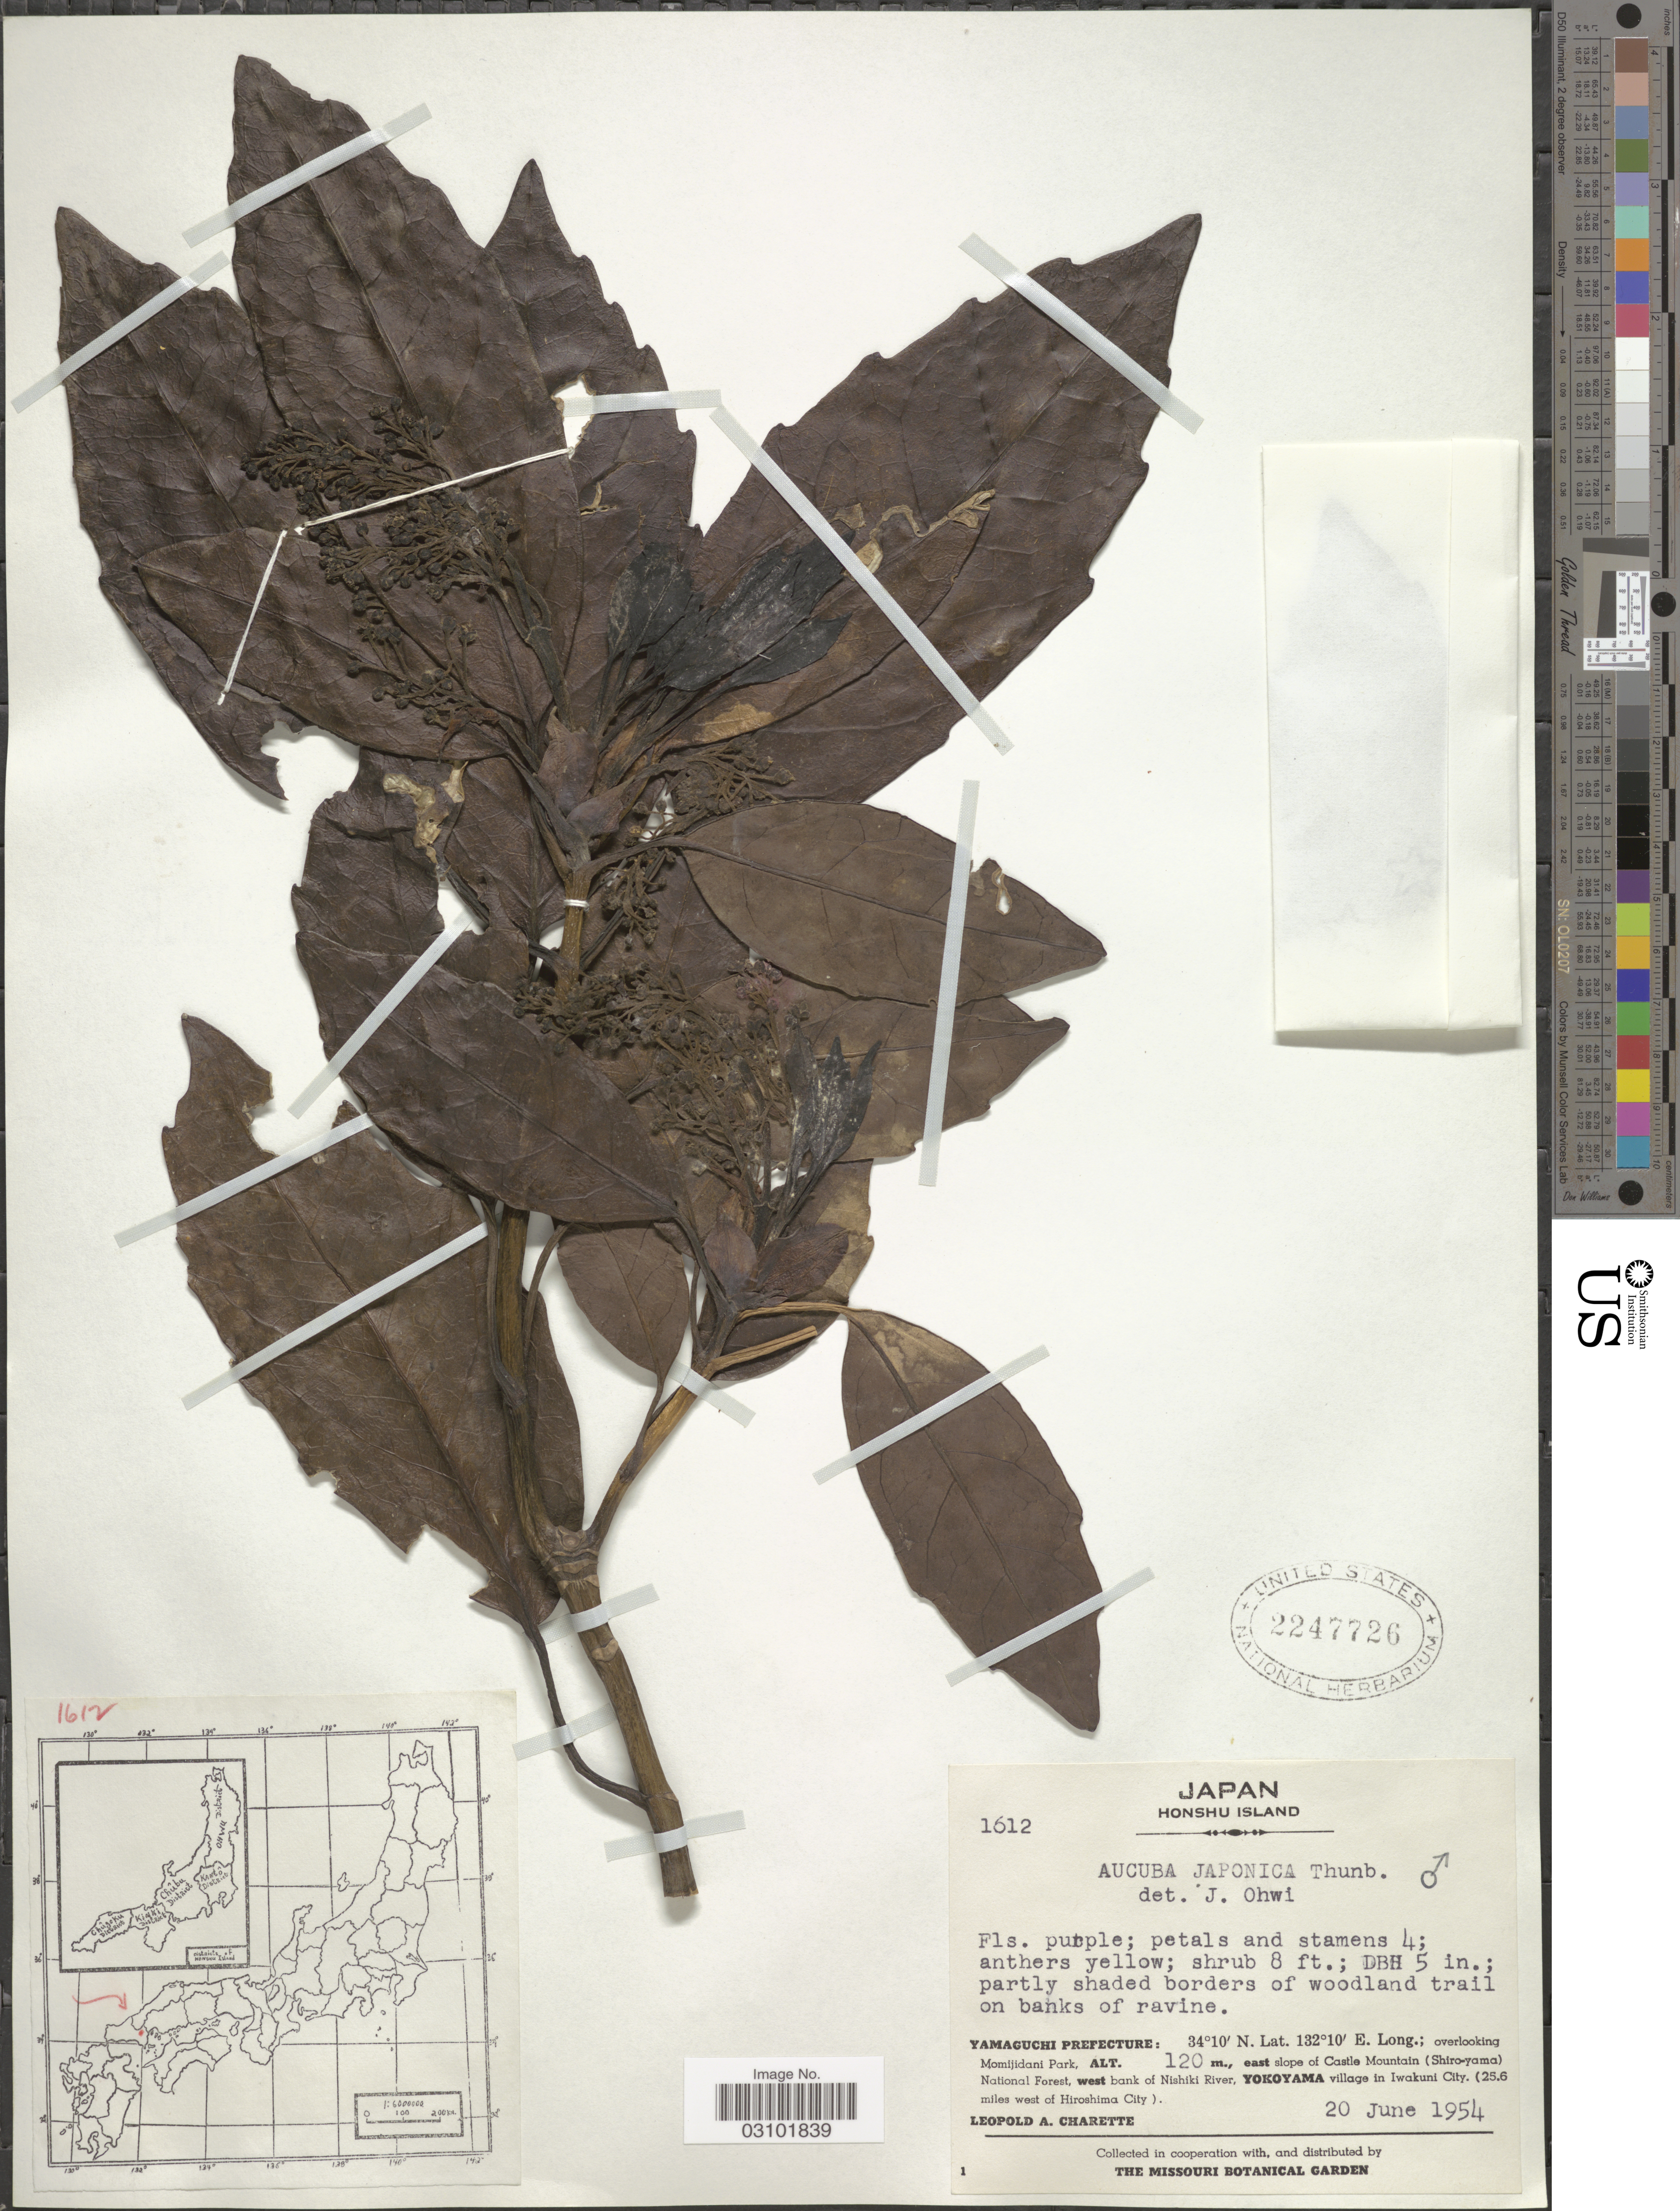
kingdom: Plantae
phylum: Tracheophyta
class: Magnoliopsida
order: Garryales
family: Garryaceae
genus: Aucuba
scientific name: Aucuba japonica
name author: Thunb.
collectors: L. A. Charette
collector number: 1612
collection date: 1954-06-20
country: Japan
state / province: Yamaguti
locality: Honshu Island. Yamaguchi Prefecture: overlooking Momijidani Park, east slope of Castle Mountain (Shiro-yama) National Forest, west bank of Nishiki River, Yokoyama village in Iwakuni City. (25.6 miles west of Hiroshima City.).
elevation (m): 120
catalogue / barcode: US 2247726